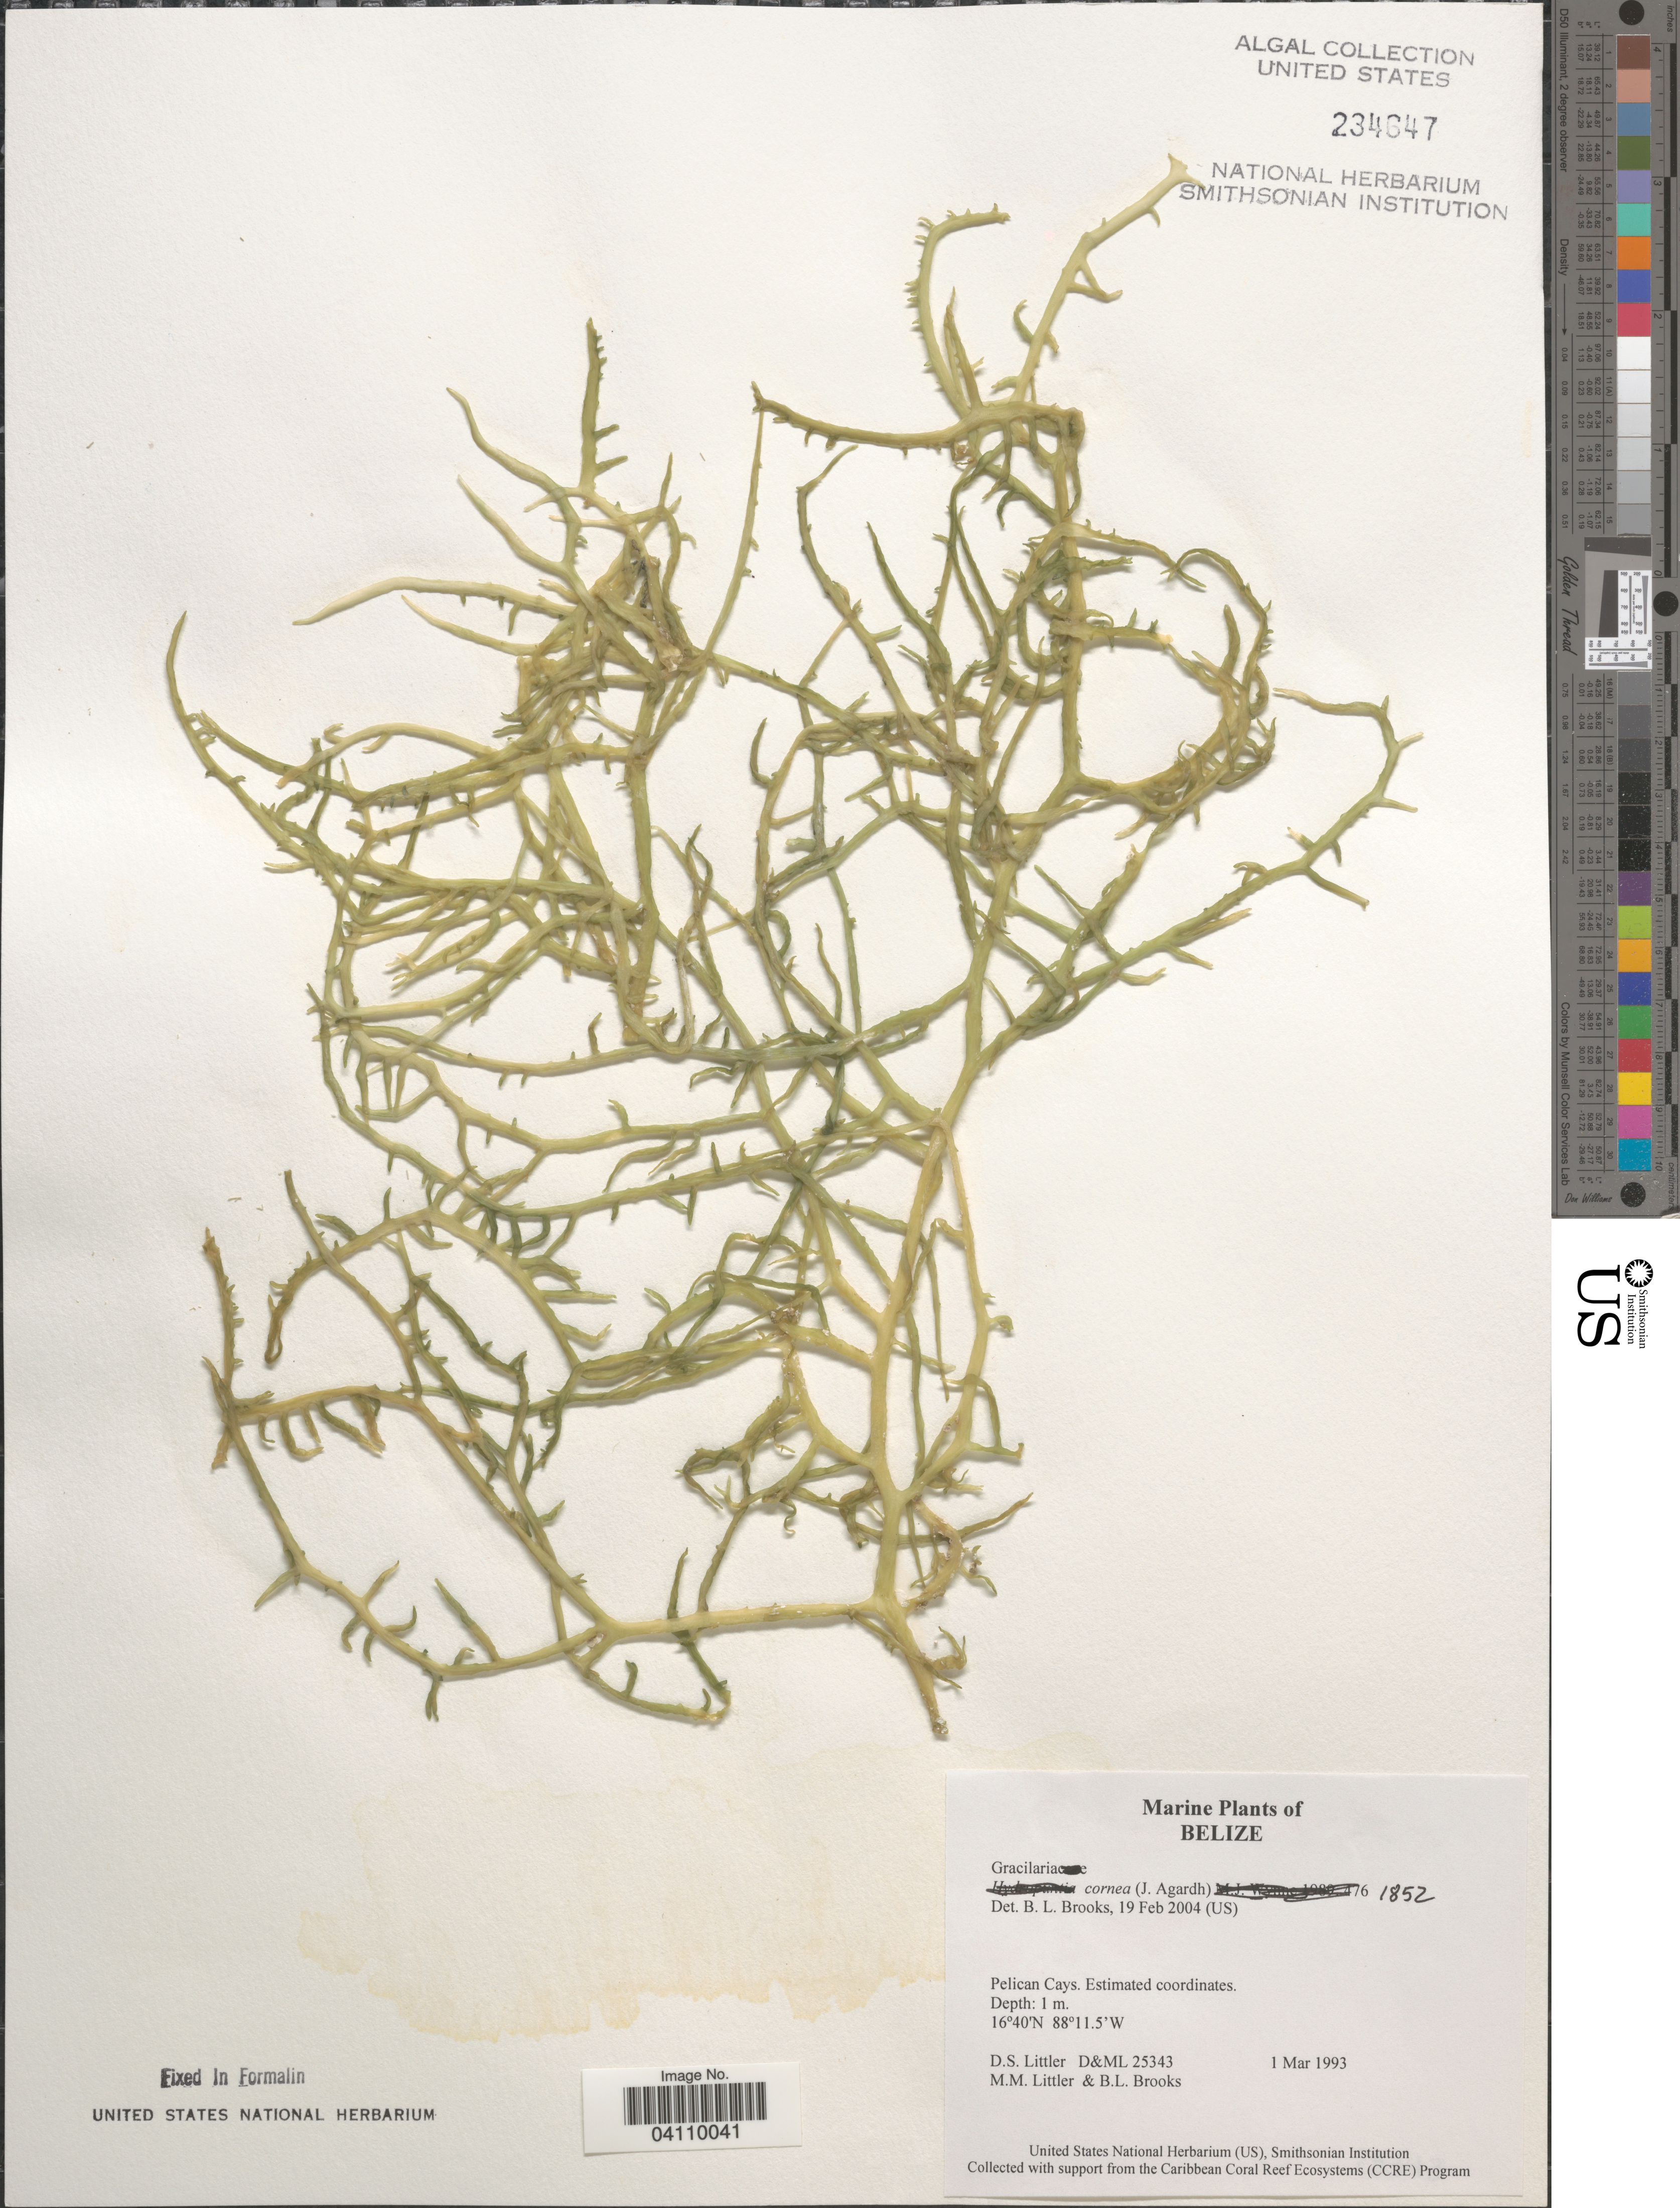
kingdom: Plantae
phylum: Rhodophyta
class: Florideophyceae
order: Gracilariales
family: Gracilariaceae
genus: Gracilaria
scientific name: Gracilaria cornea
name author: J. Agardh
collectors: D. S. Littler & B. Brooks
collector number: D&ML 25343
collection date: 1993-03-01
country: Belize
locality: Pelican Cays.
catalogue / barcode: US 234647